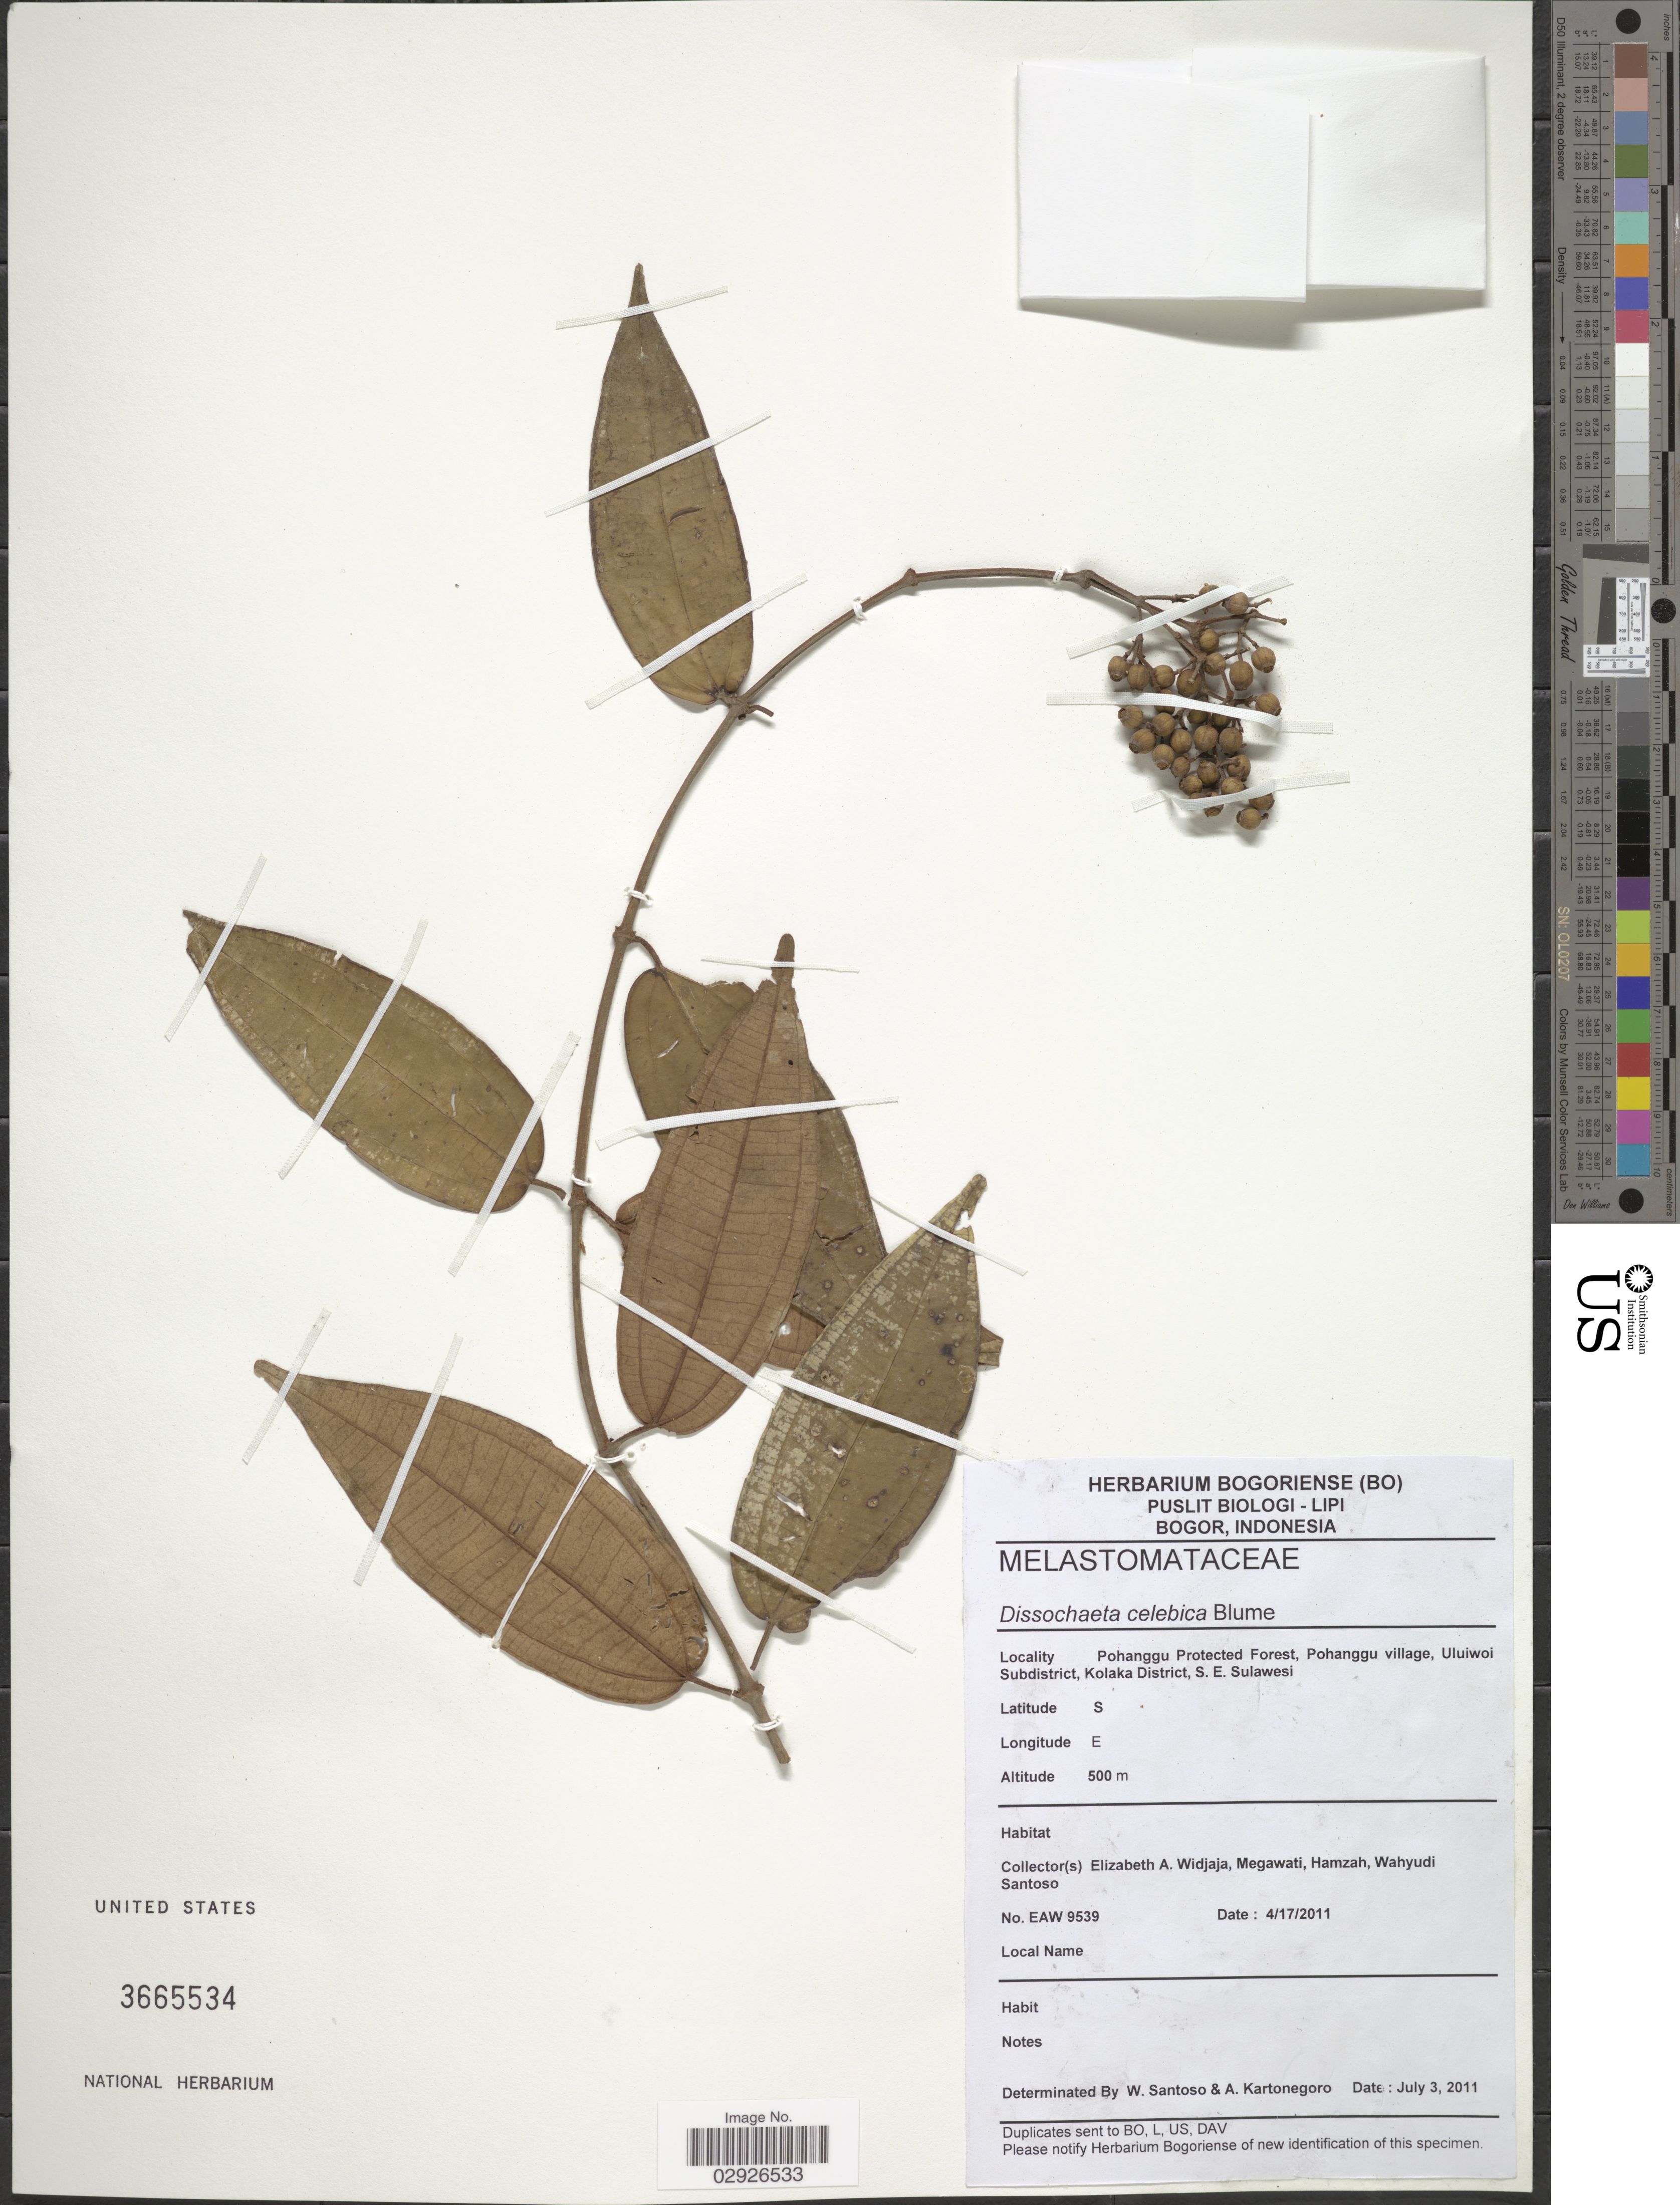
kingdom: Plantae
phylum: Tracheophyta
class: Magnoliopsida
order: Myrtales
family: Melastomataceae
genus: Dissochaeta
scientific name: Dissochaeta celebica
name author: Blume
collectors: E. A. Widjaja, -. Megawati, -. Hamzah & W. Santoso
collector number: EAW 9539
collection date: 2011-04-17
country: Indonesia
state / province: Sulawesi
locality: Pohanggu Protected Forest, Pohanggu village, Uluiwoi Subdistrict, Kolaka District, S. E. Sulawesi.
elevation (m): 500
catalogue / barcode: US 3665534